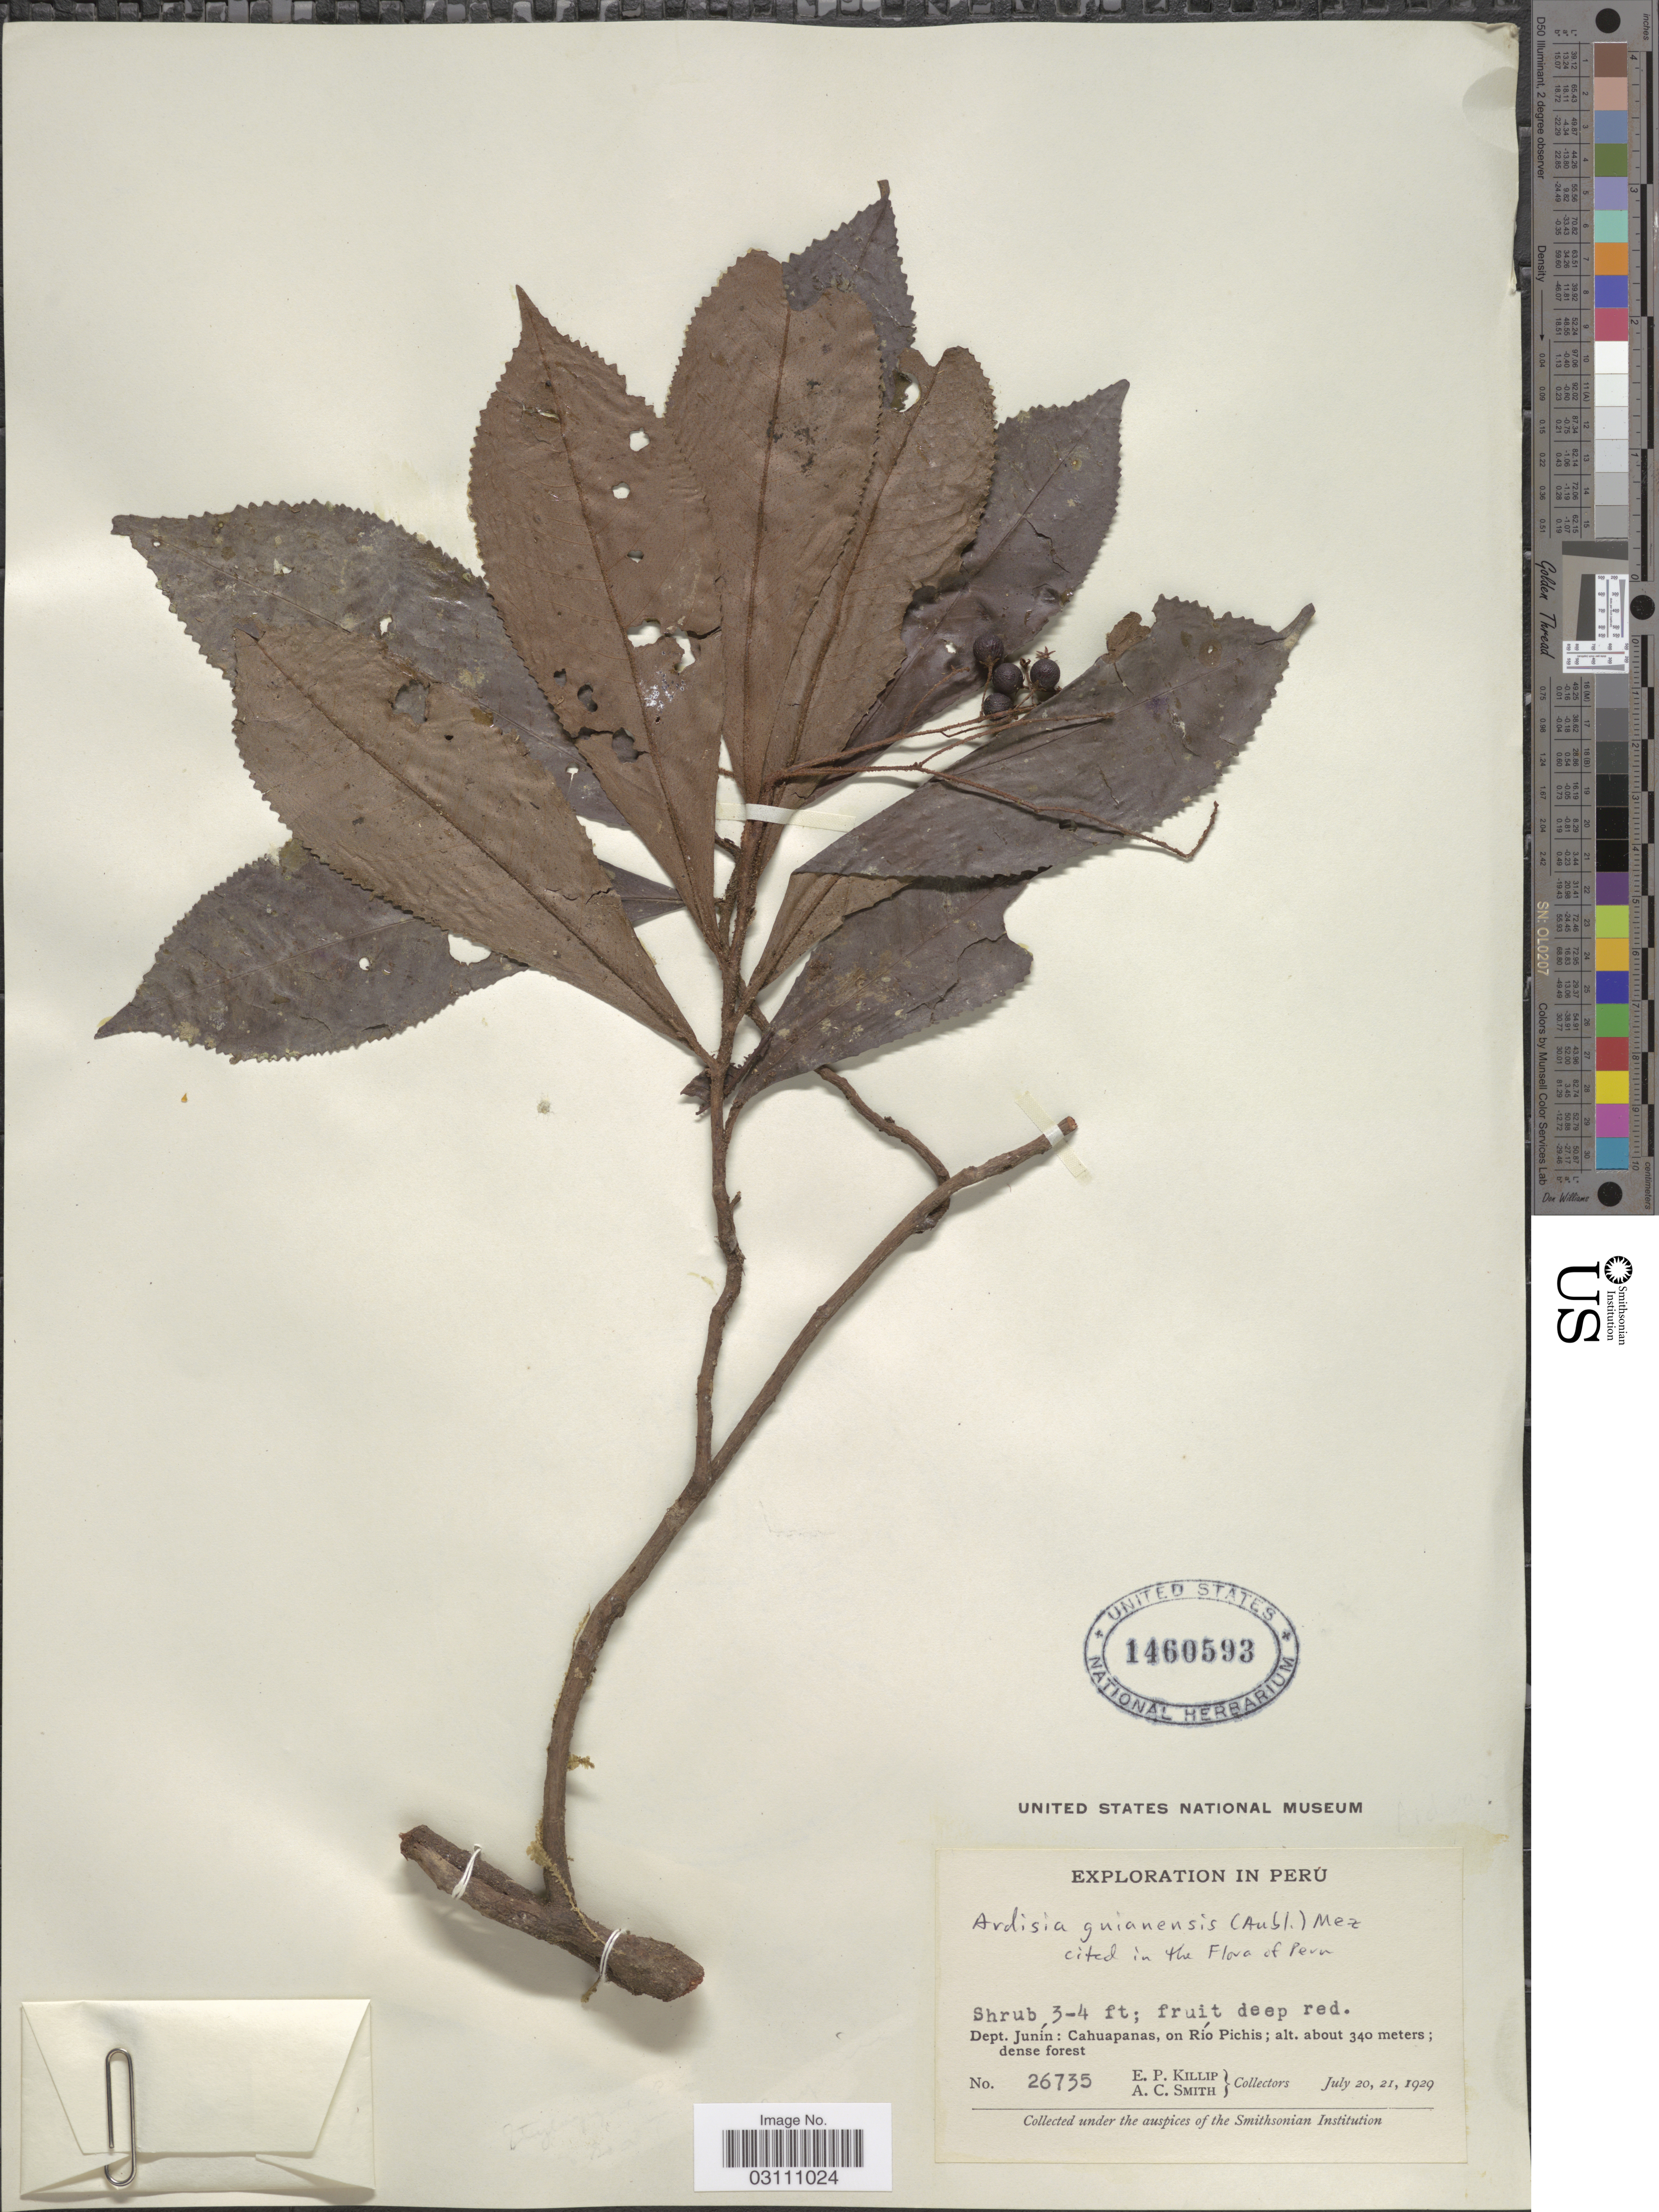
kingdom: Plantae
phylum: Tracheophyta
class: Magnoliopsida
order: Ericales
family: Primulaceae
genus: Ardisia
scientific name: Ardisia guianensis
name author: (Aubl.) Mez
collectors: E. P. Killip & A. C. Smith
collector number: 26735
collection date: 1929-07-20/1929-07-21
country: Peru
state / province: Junín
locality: Dept. Junín: Cahuapanas, on Río Pichis.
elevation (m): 340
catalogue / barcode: US 1460593